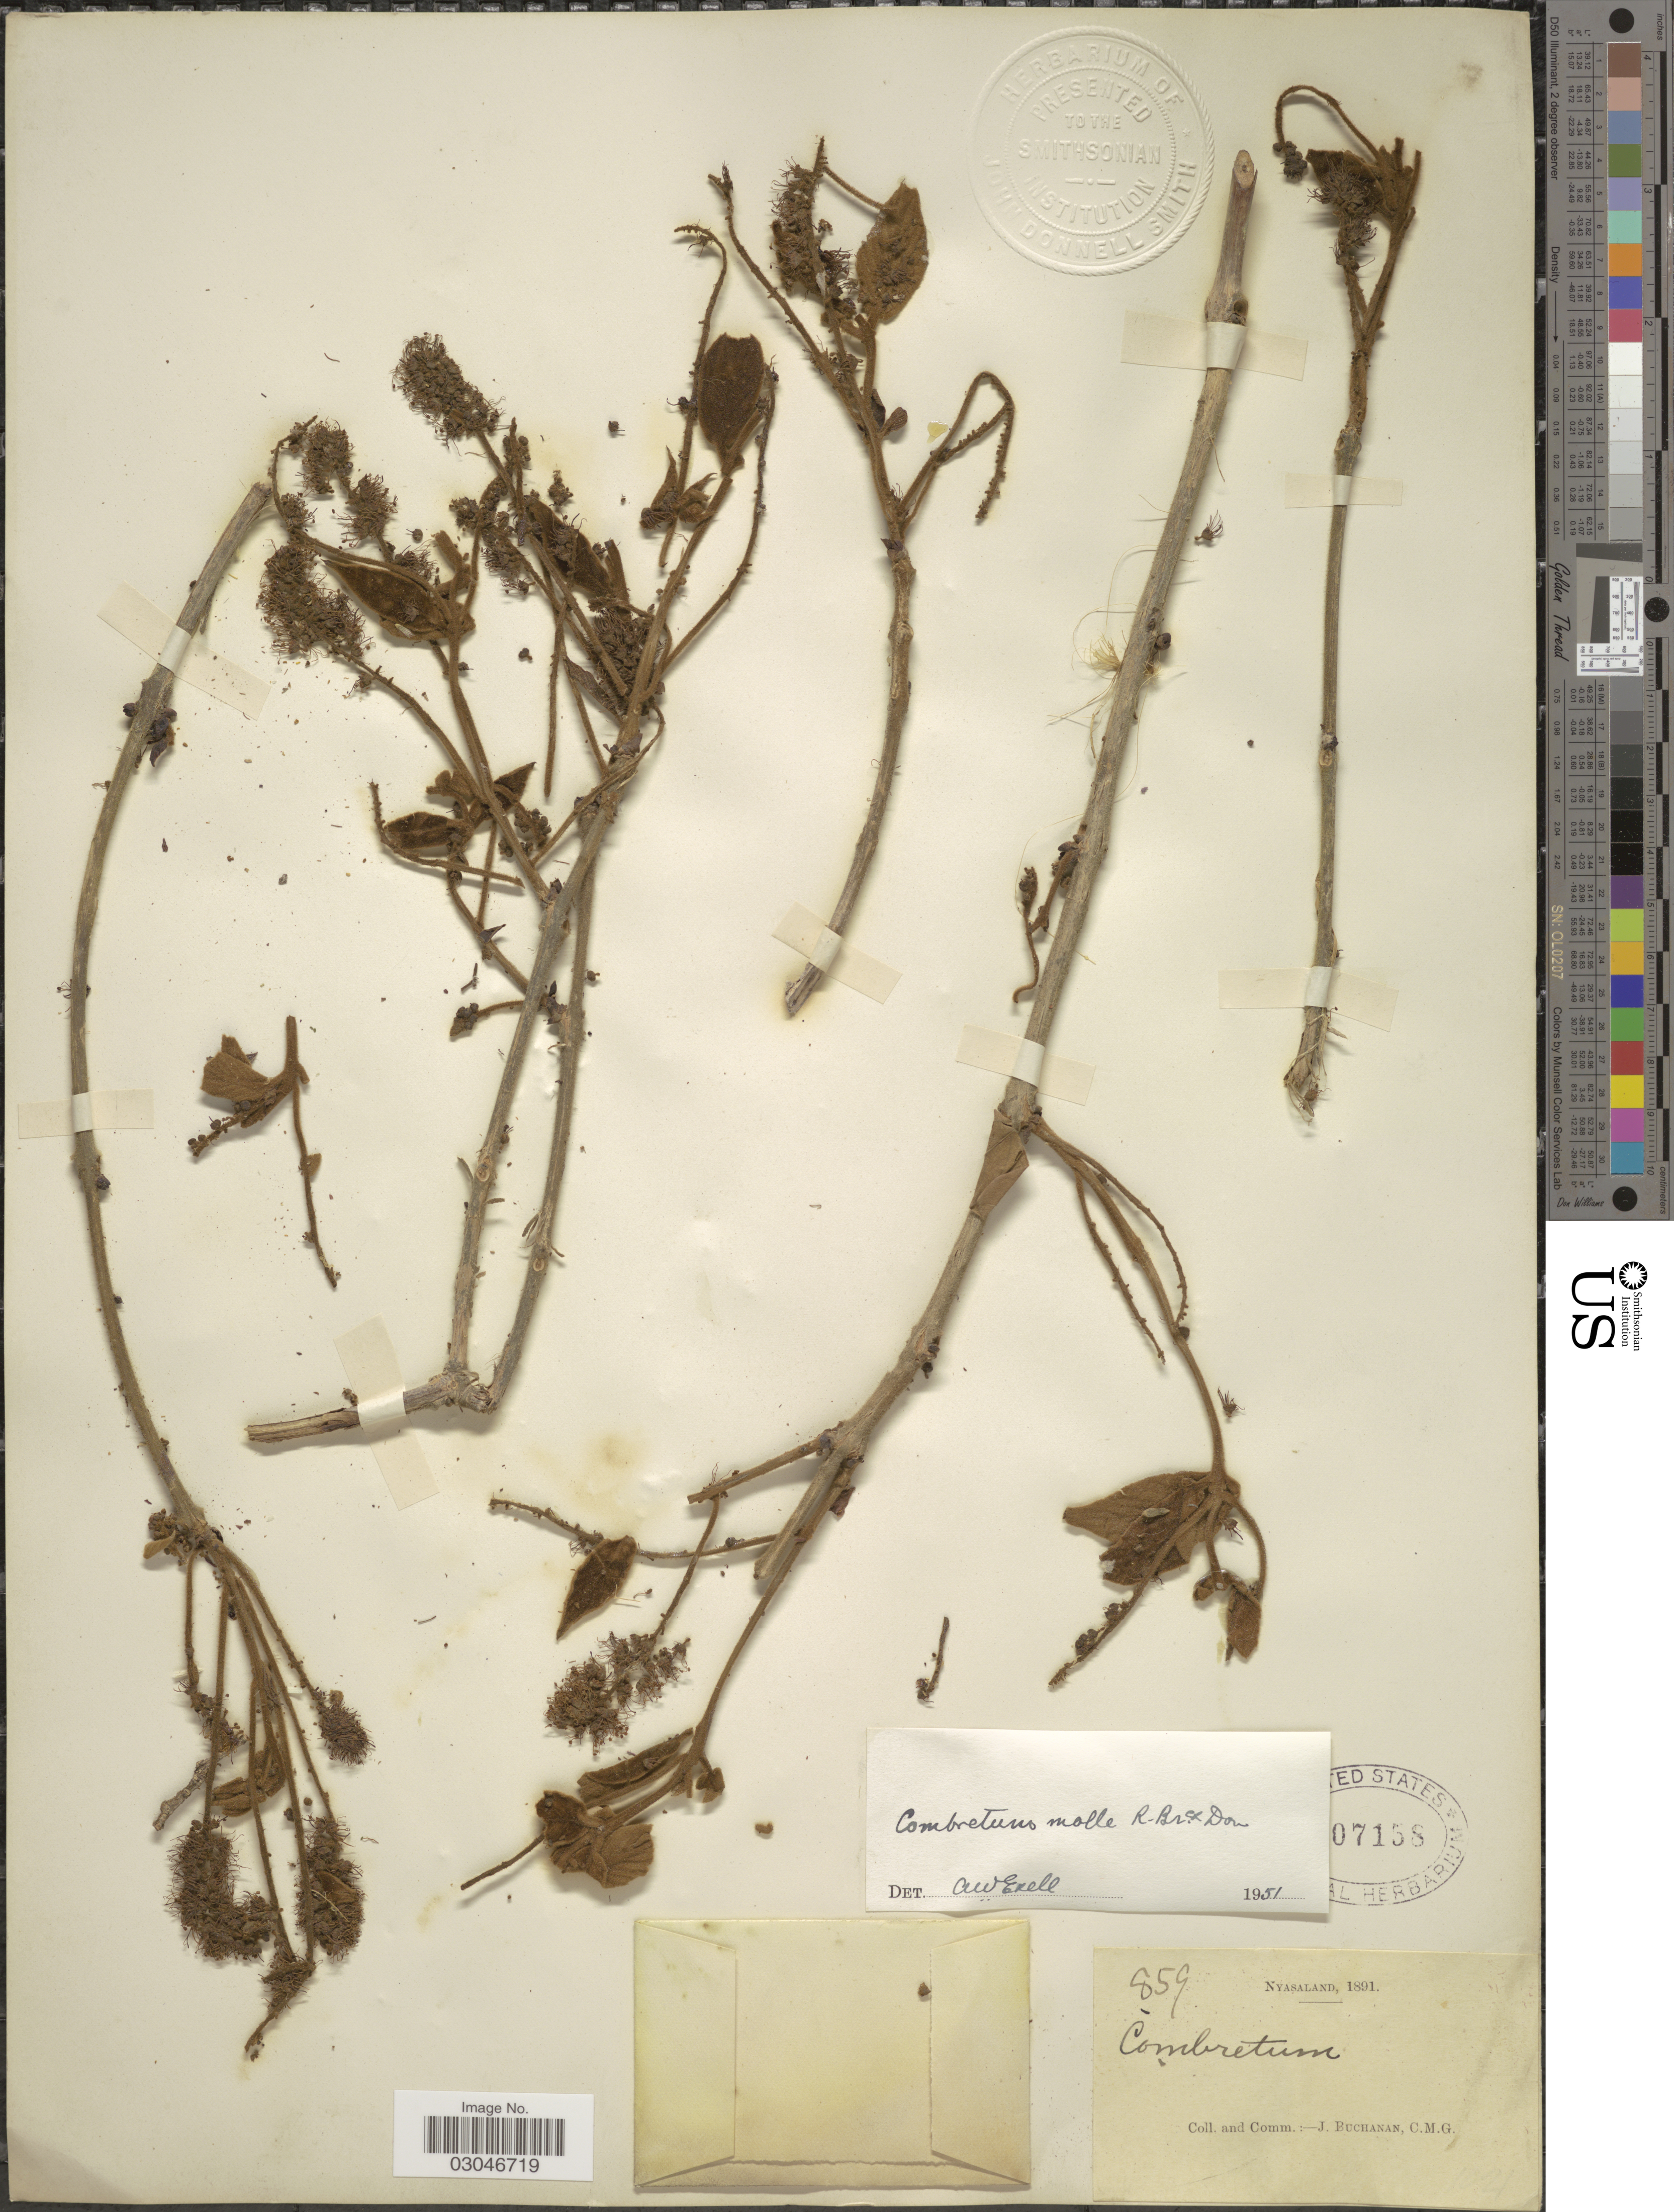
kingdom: Plantae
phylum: Tracheophyta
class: Magnoliopsida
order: Myrtales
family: Combretaceae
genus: Combretum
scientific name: Combretum molle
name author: R. Br. ex G. Don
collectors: J. Buchanan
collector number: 859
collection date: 1891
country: Malawi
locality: Nyasaland.